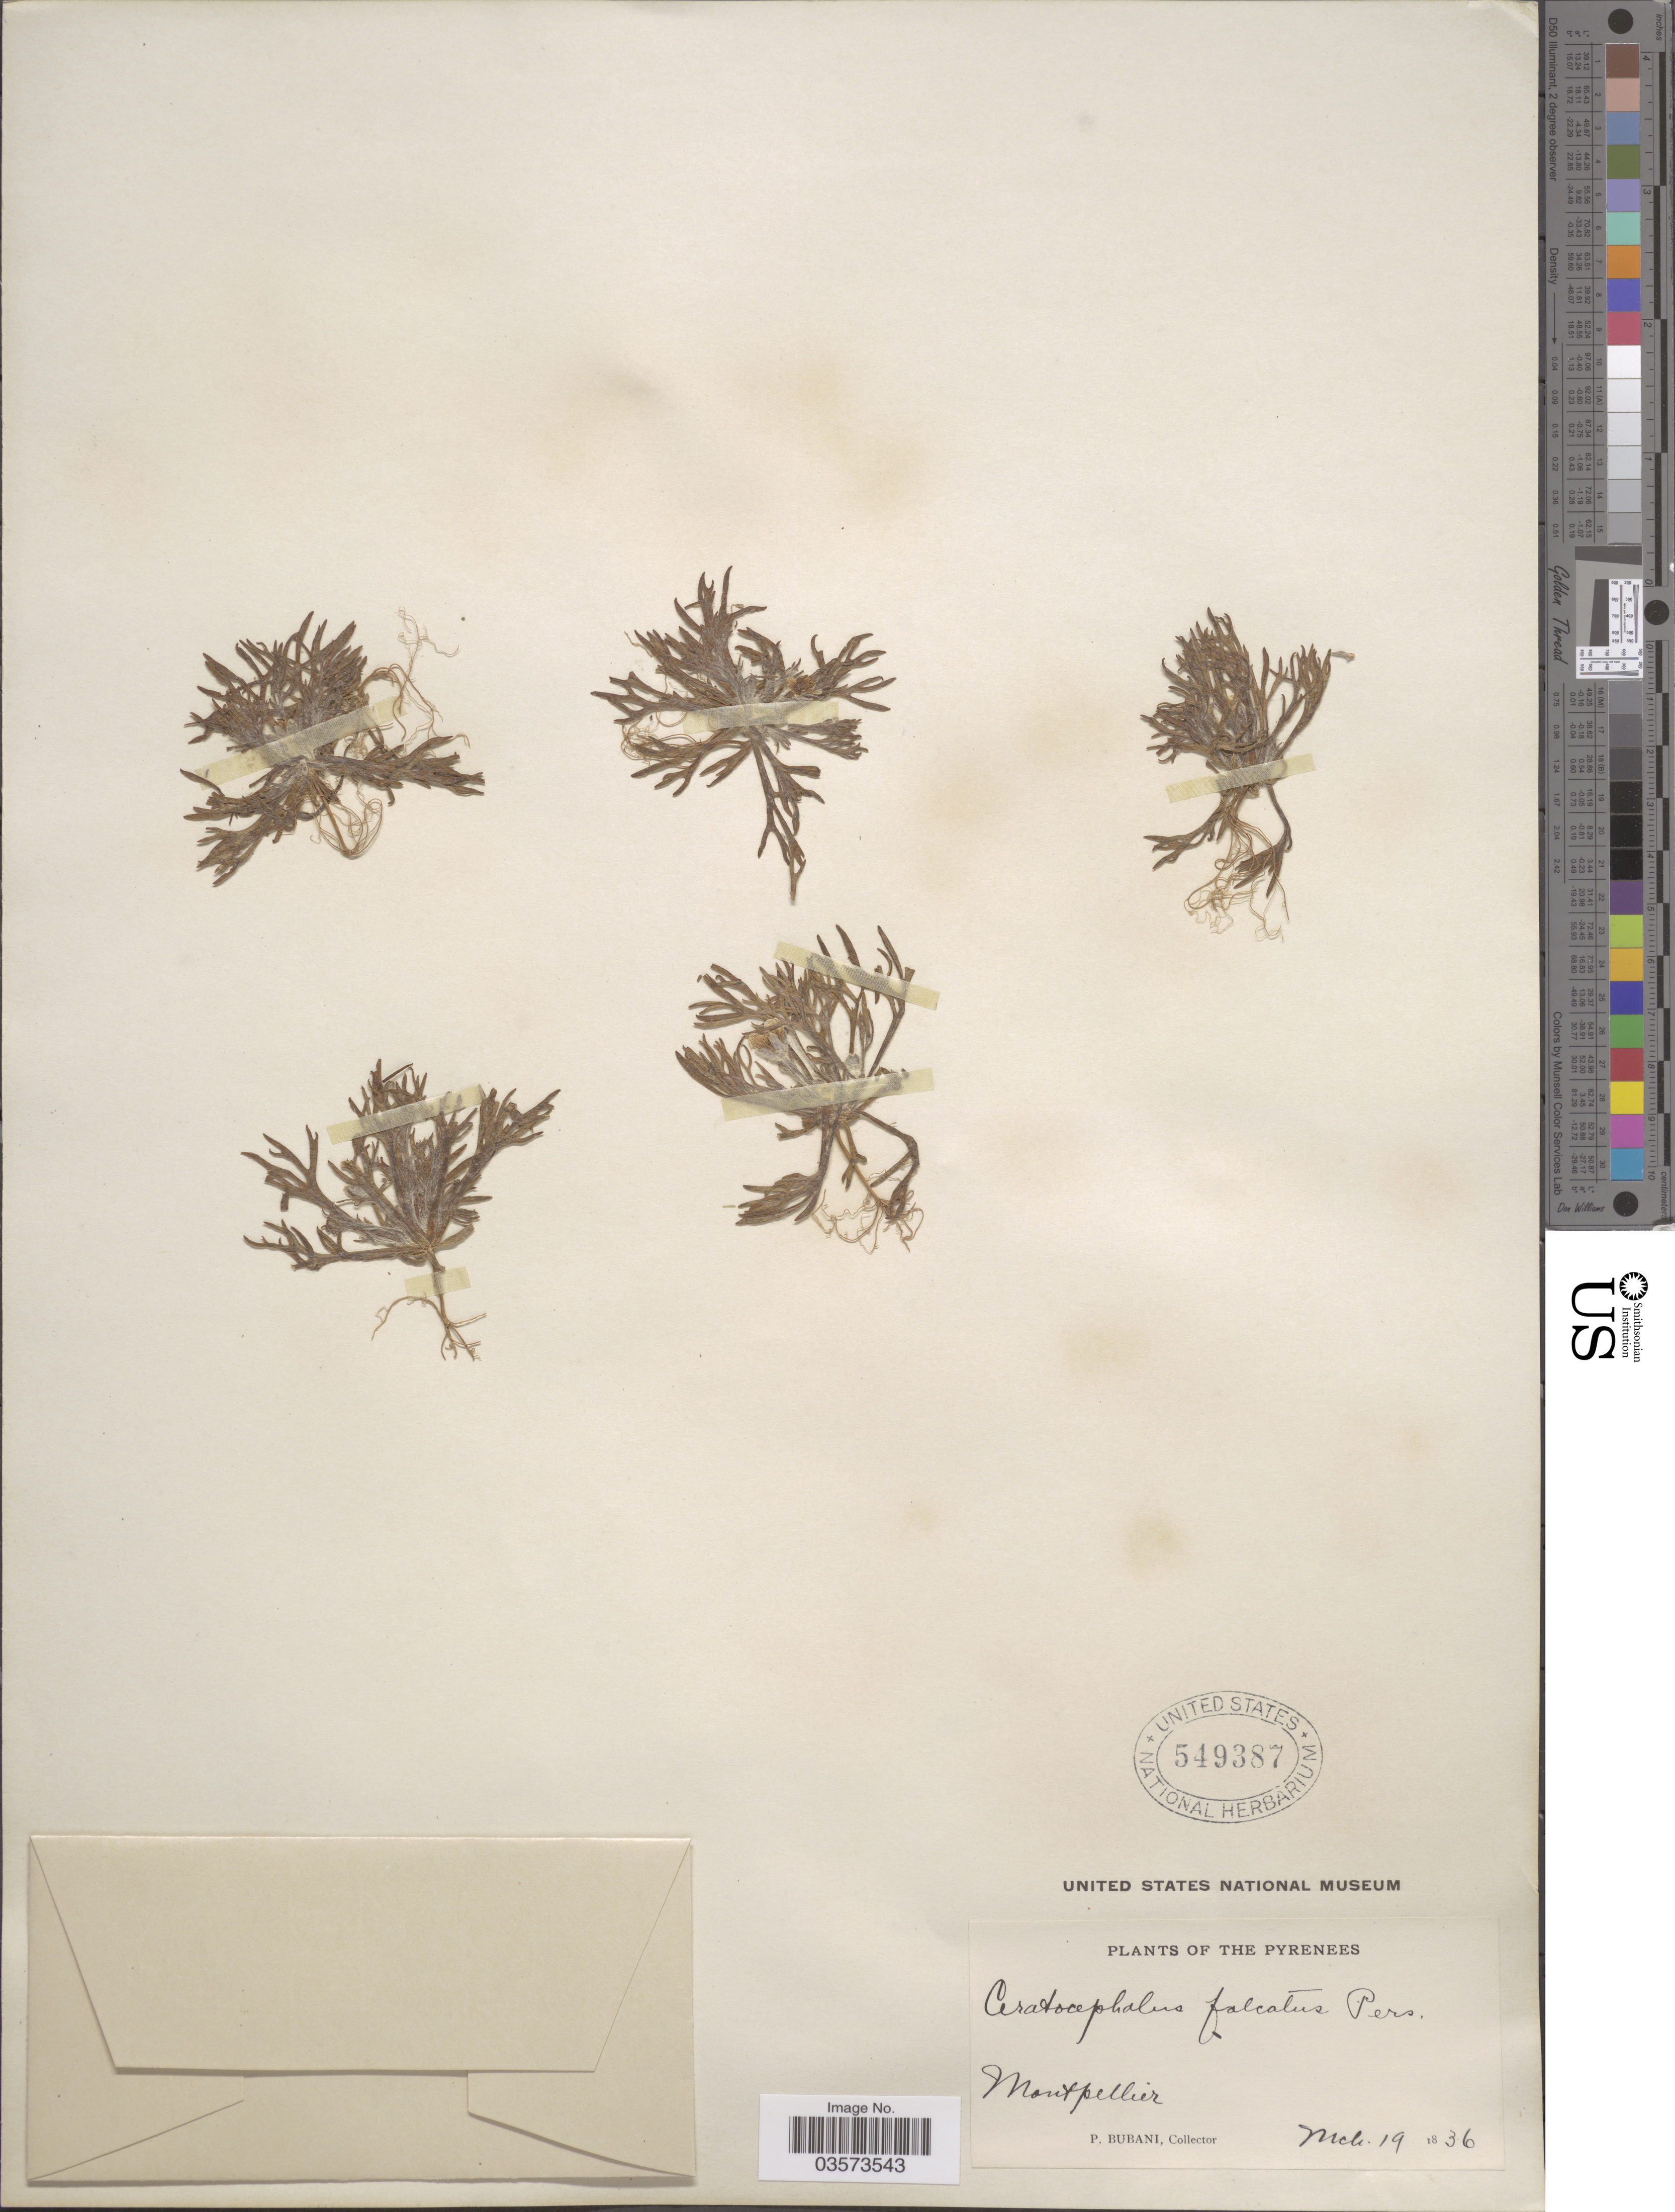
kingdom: Plantae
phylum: Tracheophyta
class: Magnoliopsida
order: Ranunculales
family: Ranunculaceae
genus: Ceratocephalus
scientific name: Ceratocephalus falcatus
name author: (L.) Pers.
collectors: P. Bubani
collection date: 1836-03-19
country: France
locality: The Pyrenees. Montpellier.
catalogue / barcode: US 549387